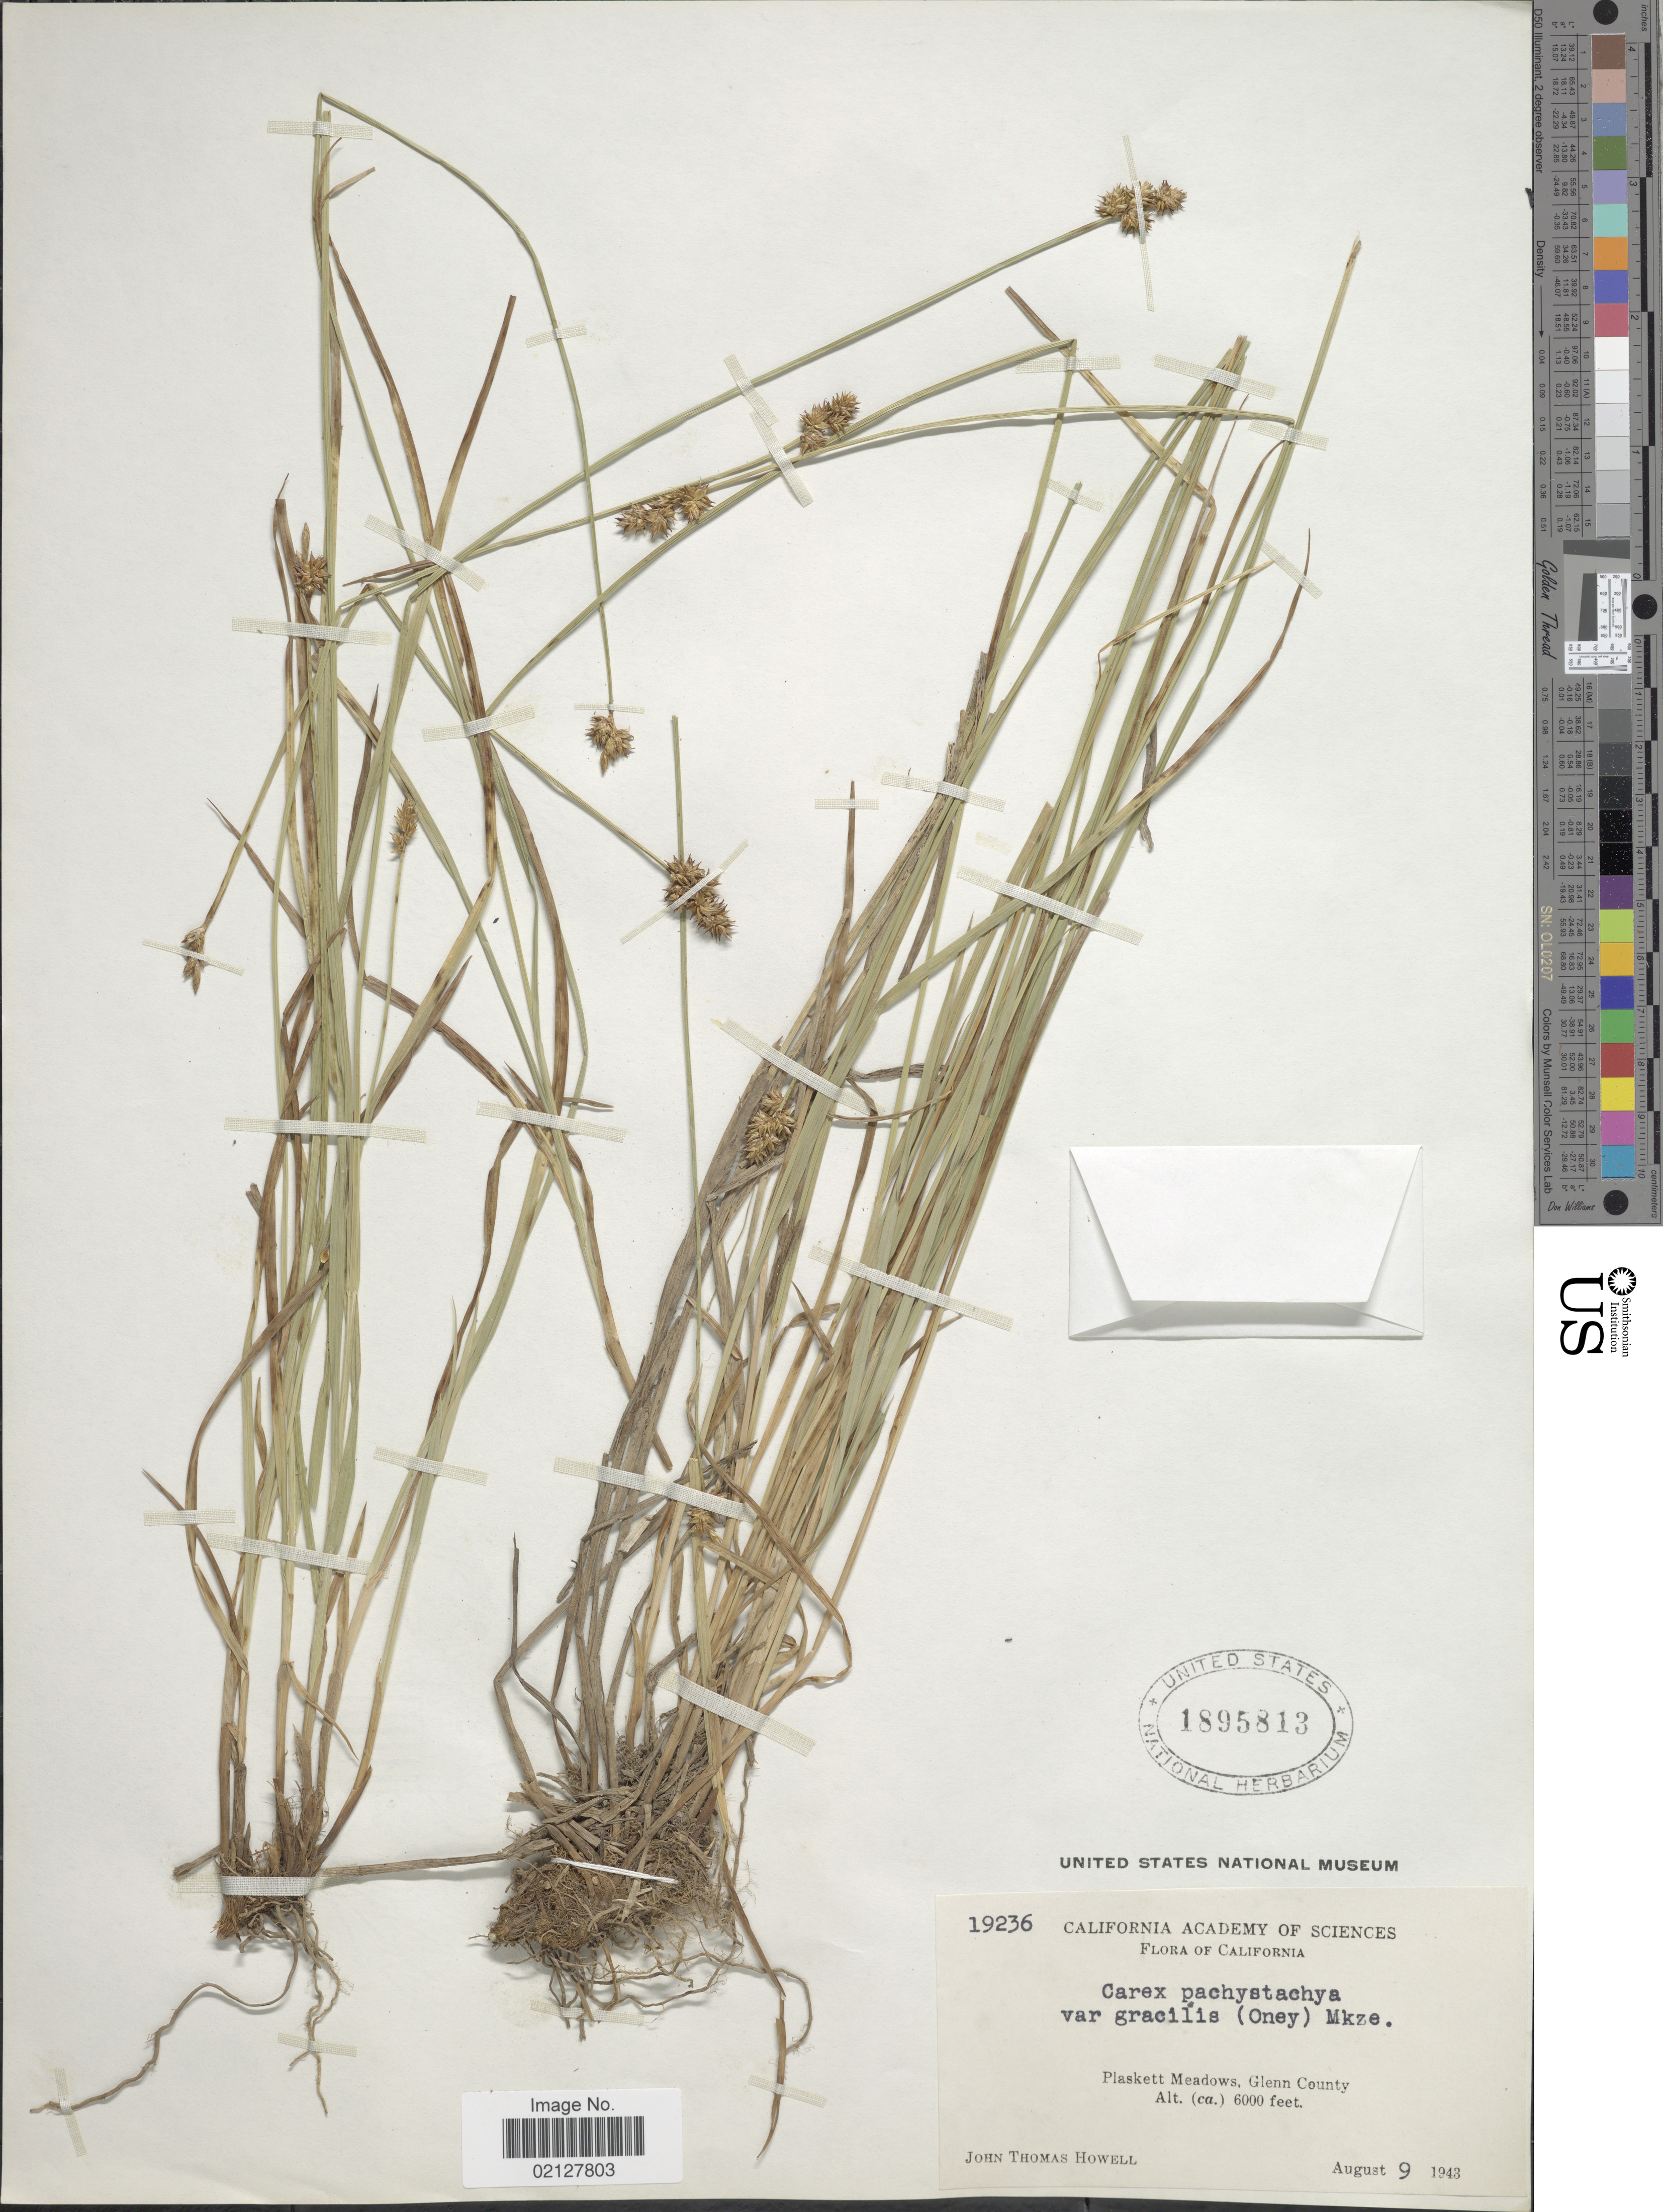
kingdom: Plantae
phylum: Tracheophyta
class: Liliopsida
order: Poales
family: Cyperaceae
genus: Carex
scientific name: Carex pachystachya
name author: Cham. ex Steud.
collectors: J. T. Howell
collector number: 19236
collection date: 1943-08-09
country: United States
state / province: California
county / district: Glenn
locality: Plaskett Meadows, Glenn County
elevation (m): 1829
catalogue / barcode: US 1895813